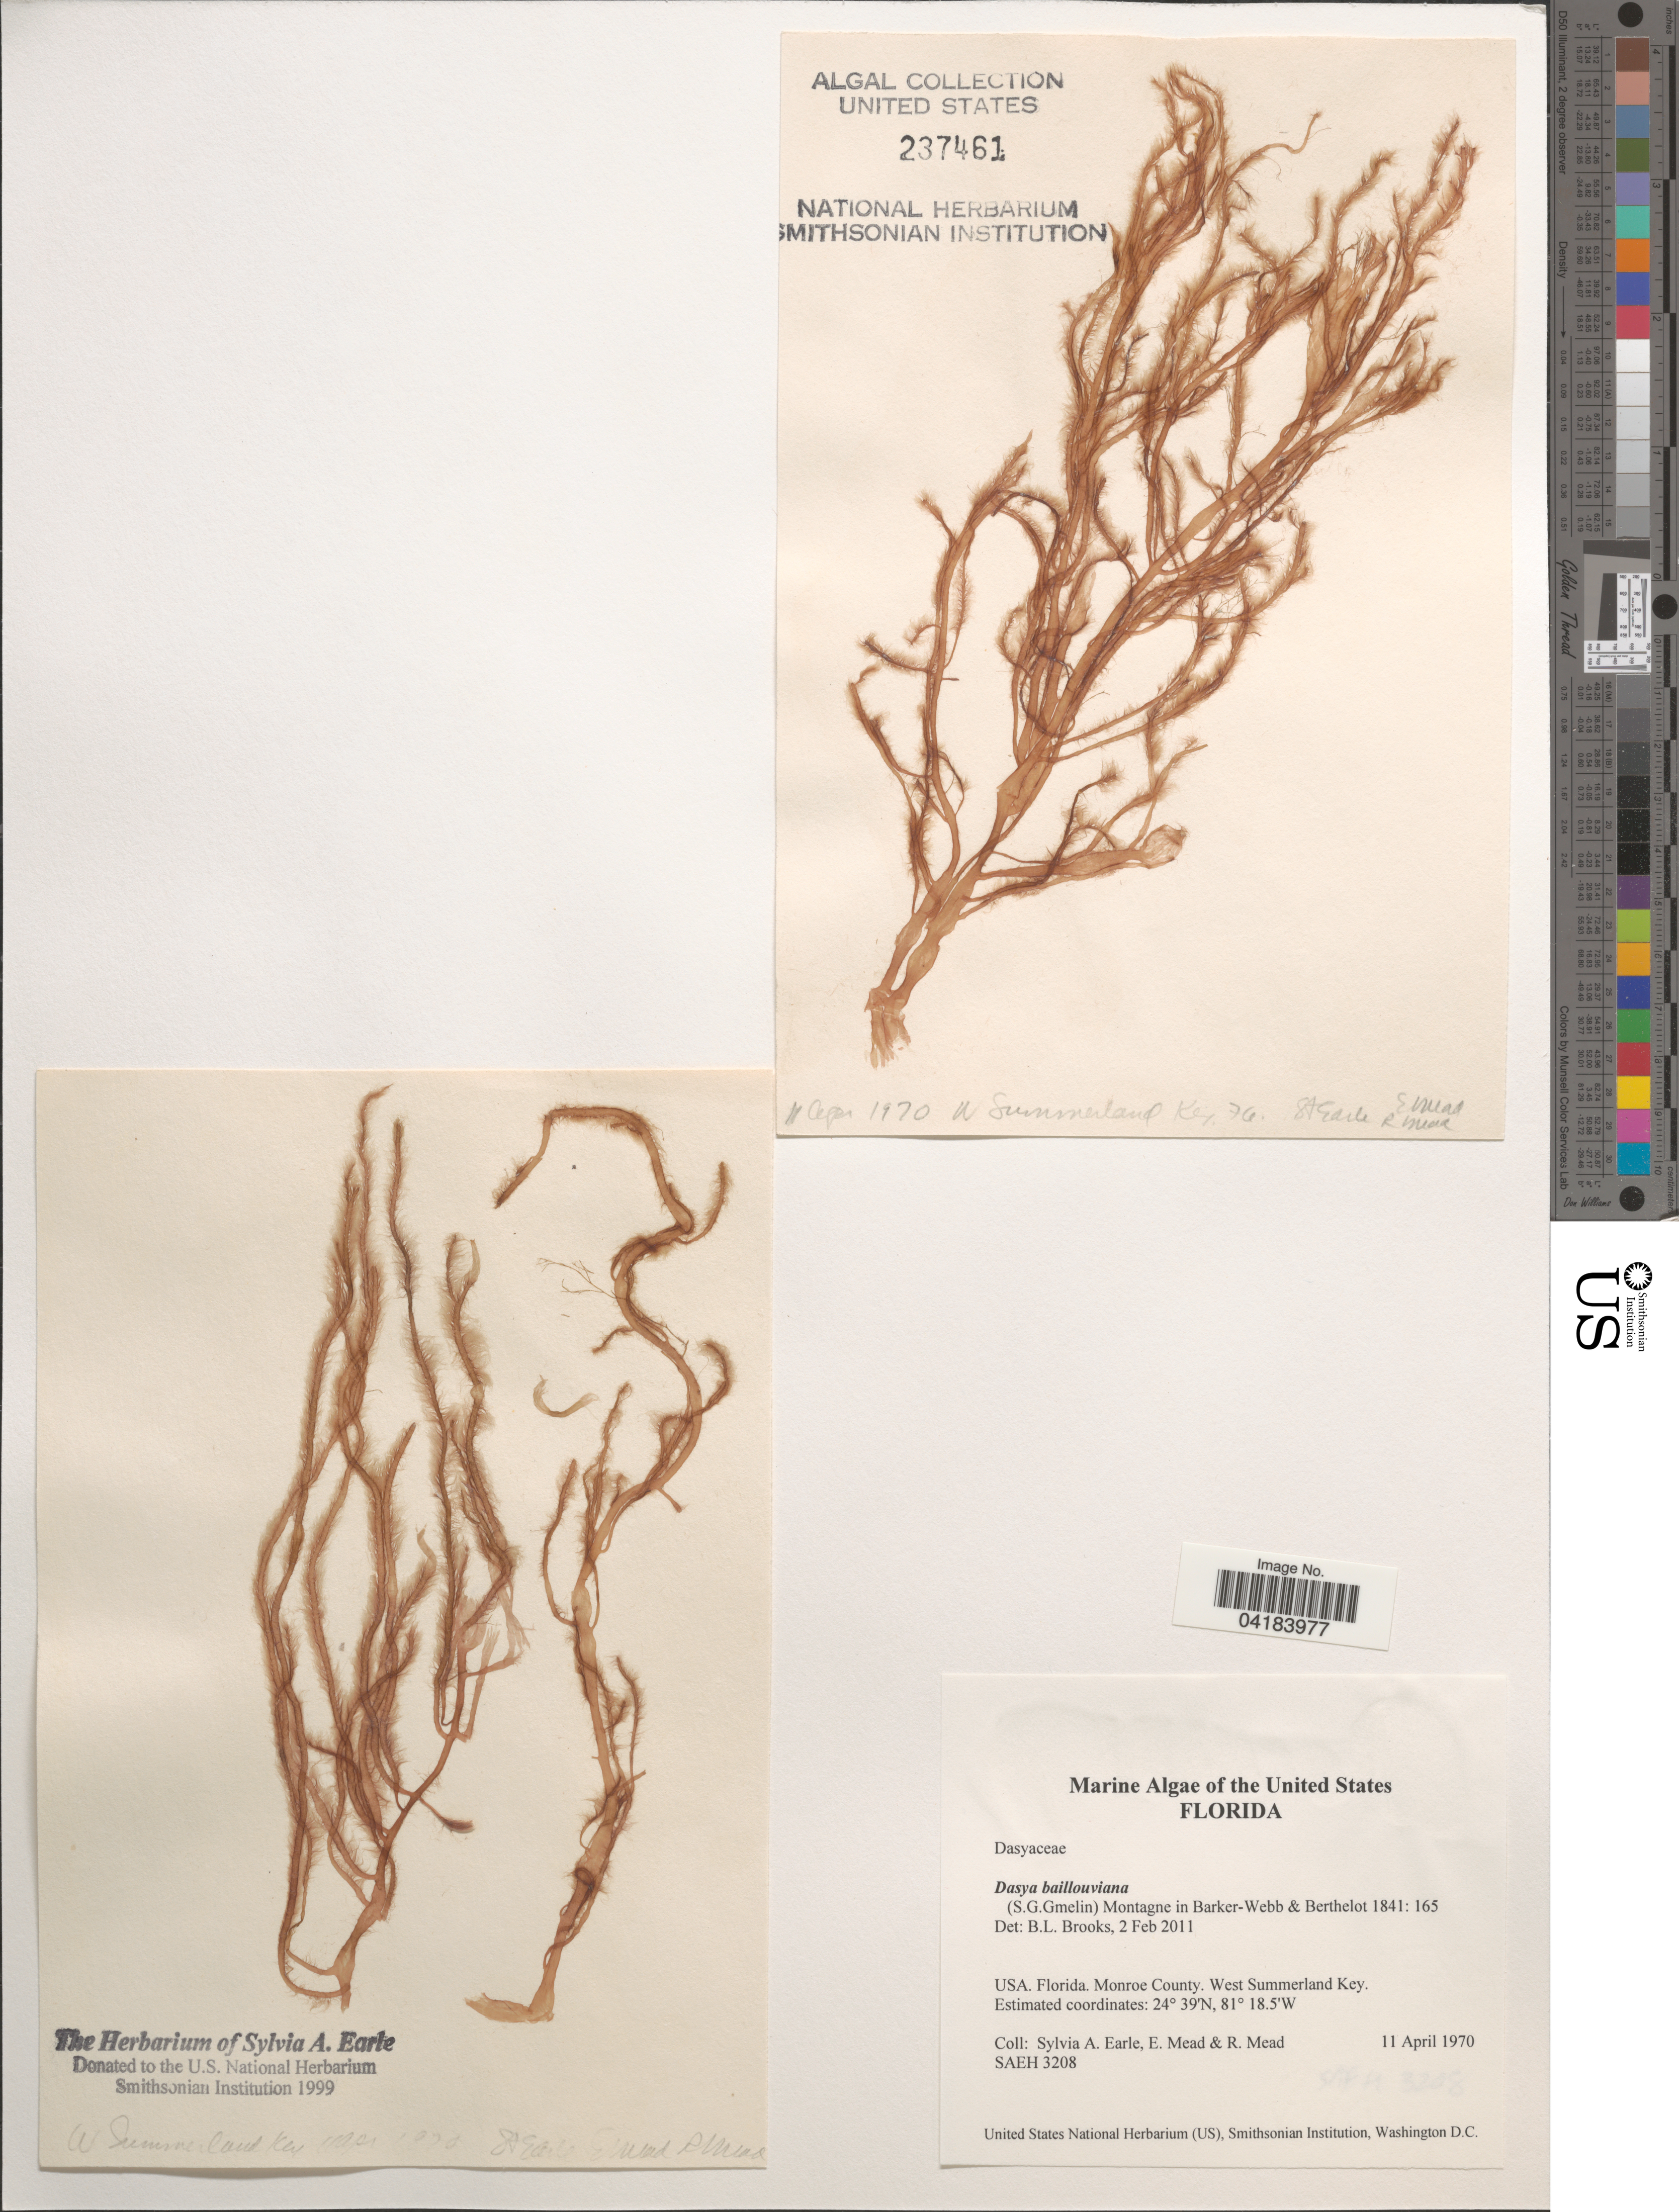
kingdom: Plantae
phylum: Rhodophyta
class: Florideophyceae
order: Ceramiales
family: Dasyaceae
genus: Dasya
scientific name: Dasya pedicellata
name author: (C. Agardh) C. Agardh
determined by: Algae name updating Project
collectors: S. A. Earle, E. Mead & R. Mead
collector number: SAEH3208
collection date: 1970-04-11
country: United States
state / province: Florida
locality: Monroe County. West Summerland Key.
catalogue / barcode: US 237461